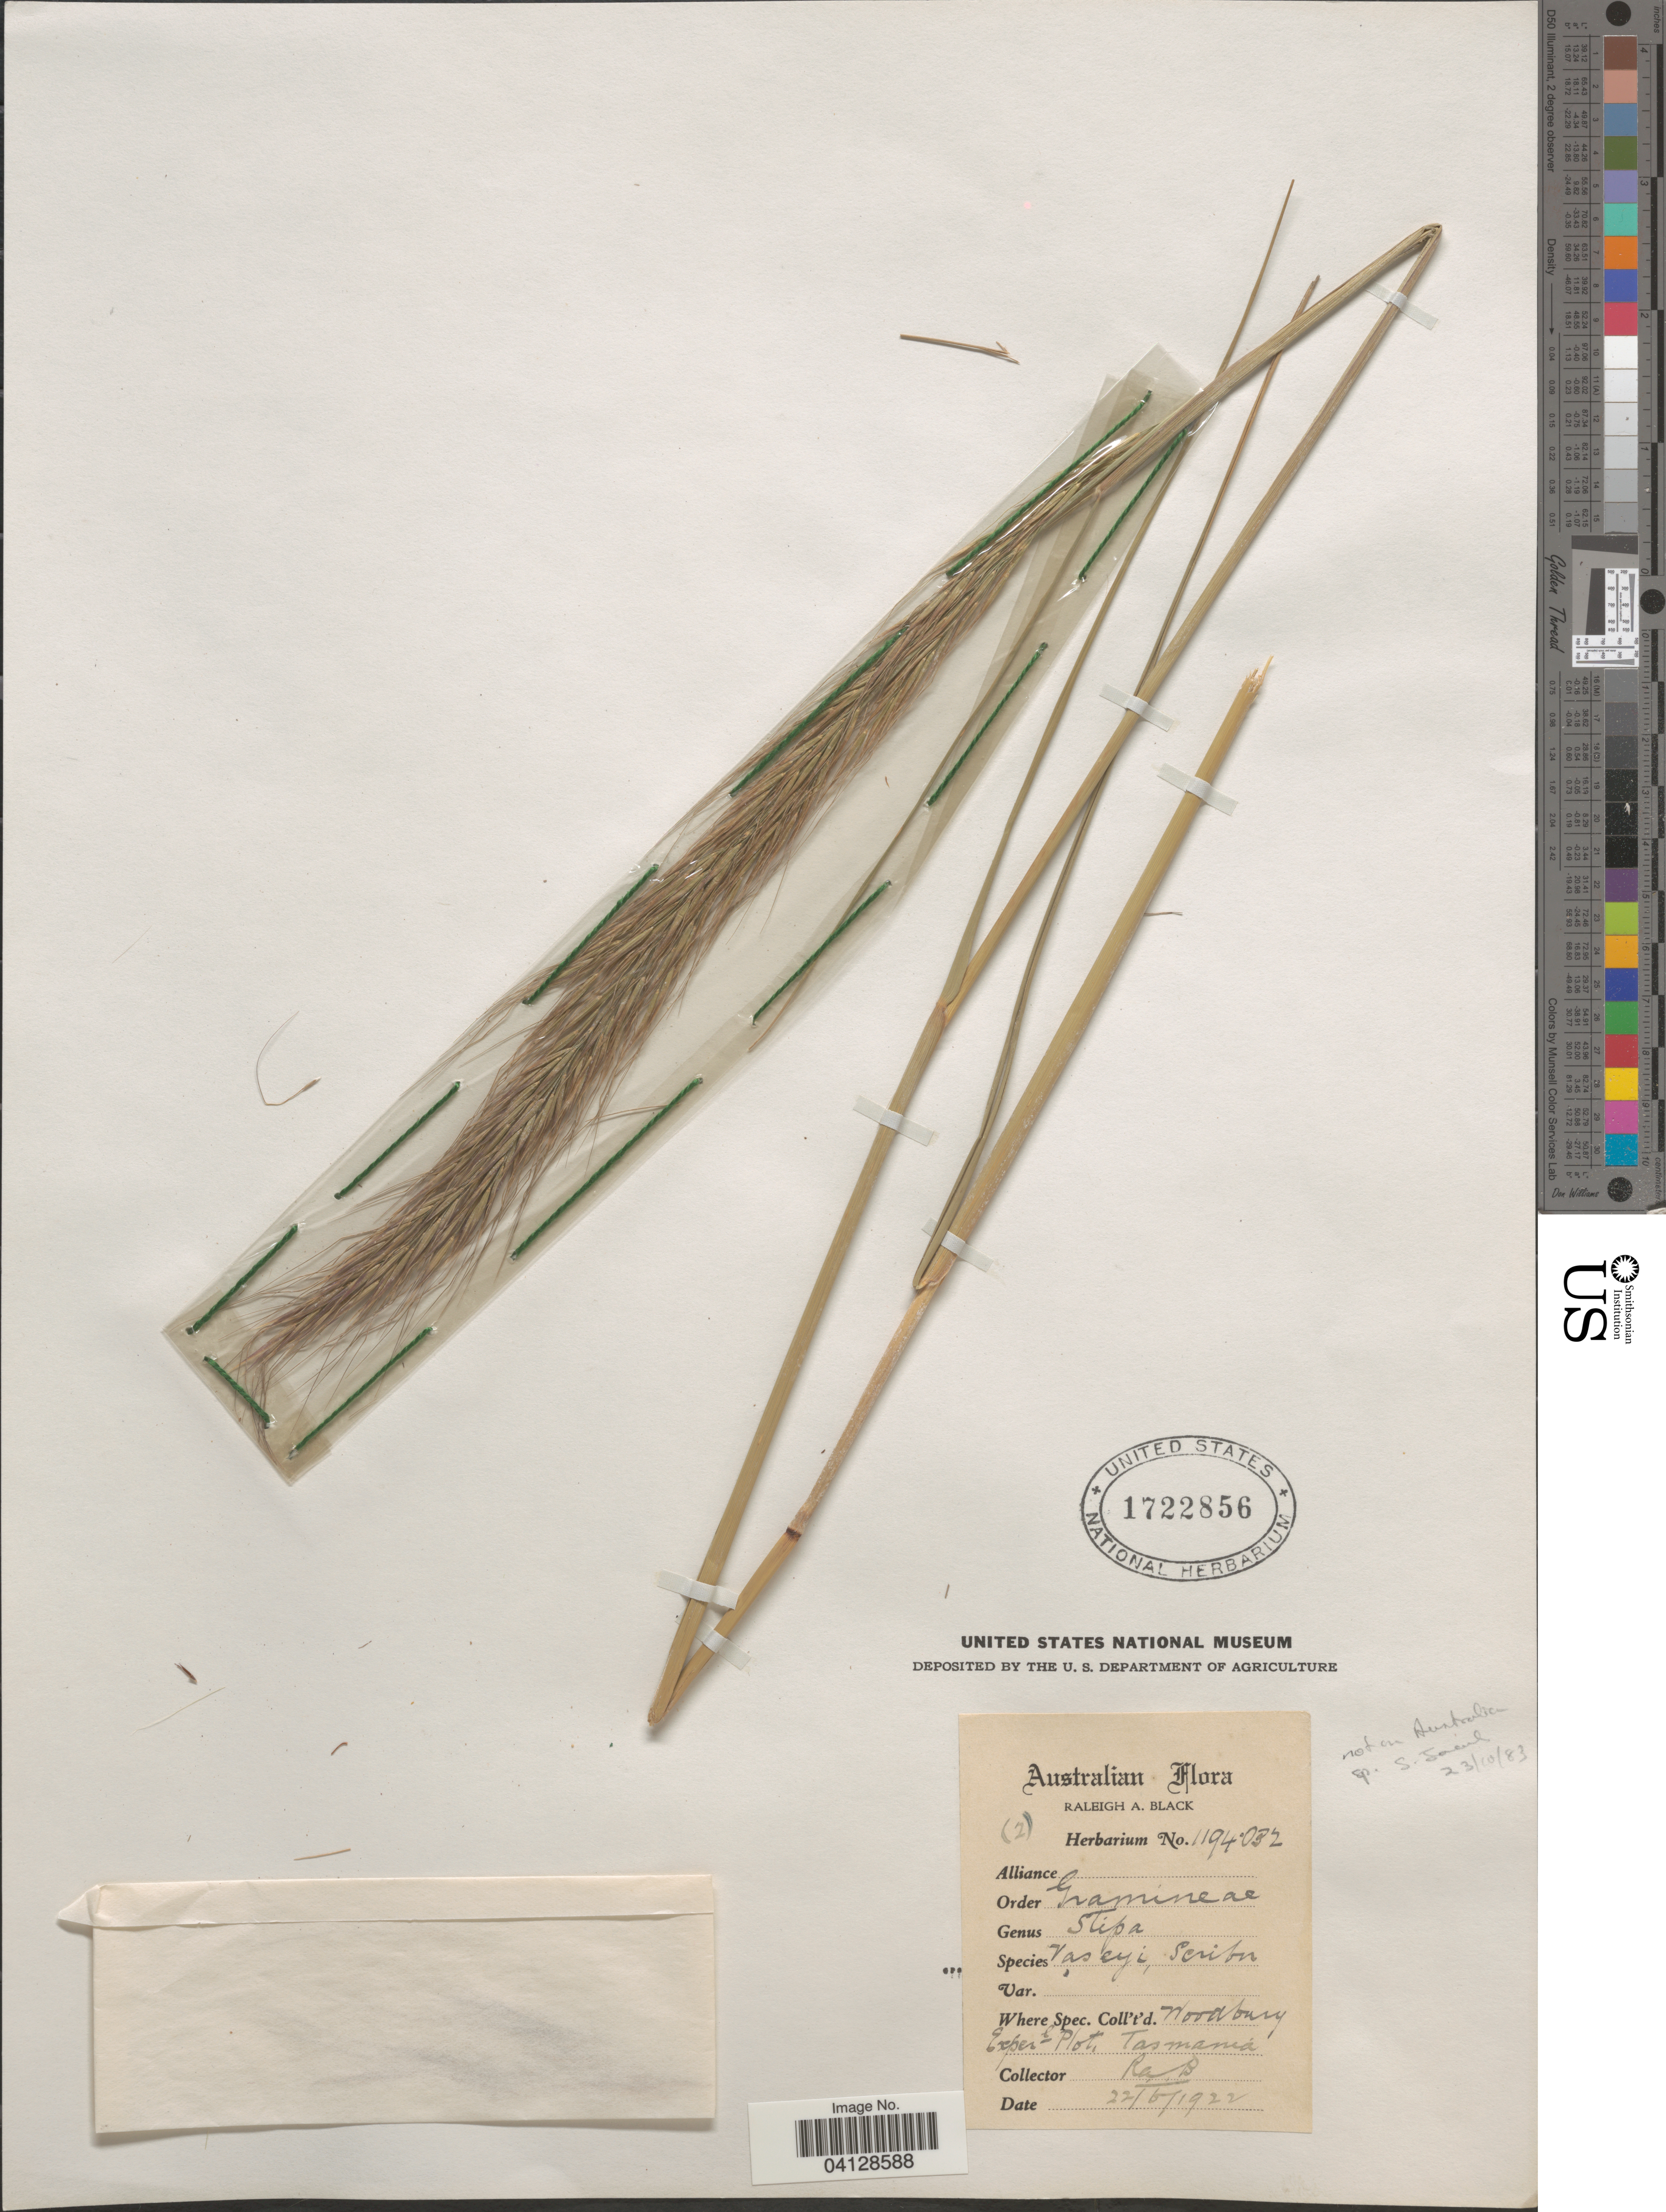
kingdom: Plantae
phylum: Tracheophyta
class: Liliopsida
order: Poales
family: Poaceae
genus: Stipa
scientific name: Stipa vaseyi Scribn., nom. illeg.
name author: Scribn.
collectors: R. A. Black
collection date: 1922-06-22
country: Australia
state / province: Tasmania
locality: Woodbury Experl. Plot.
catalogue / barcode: US 1722856